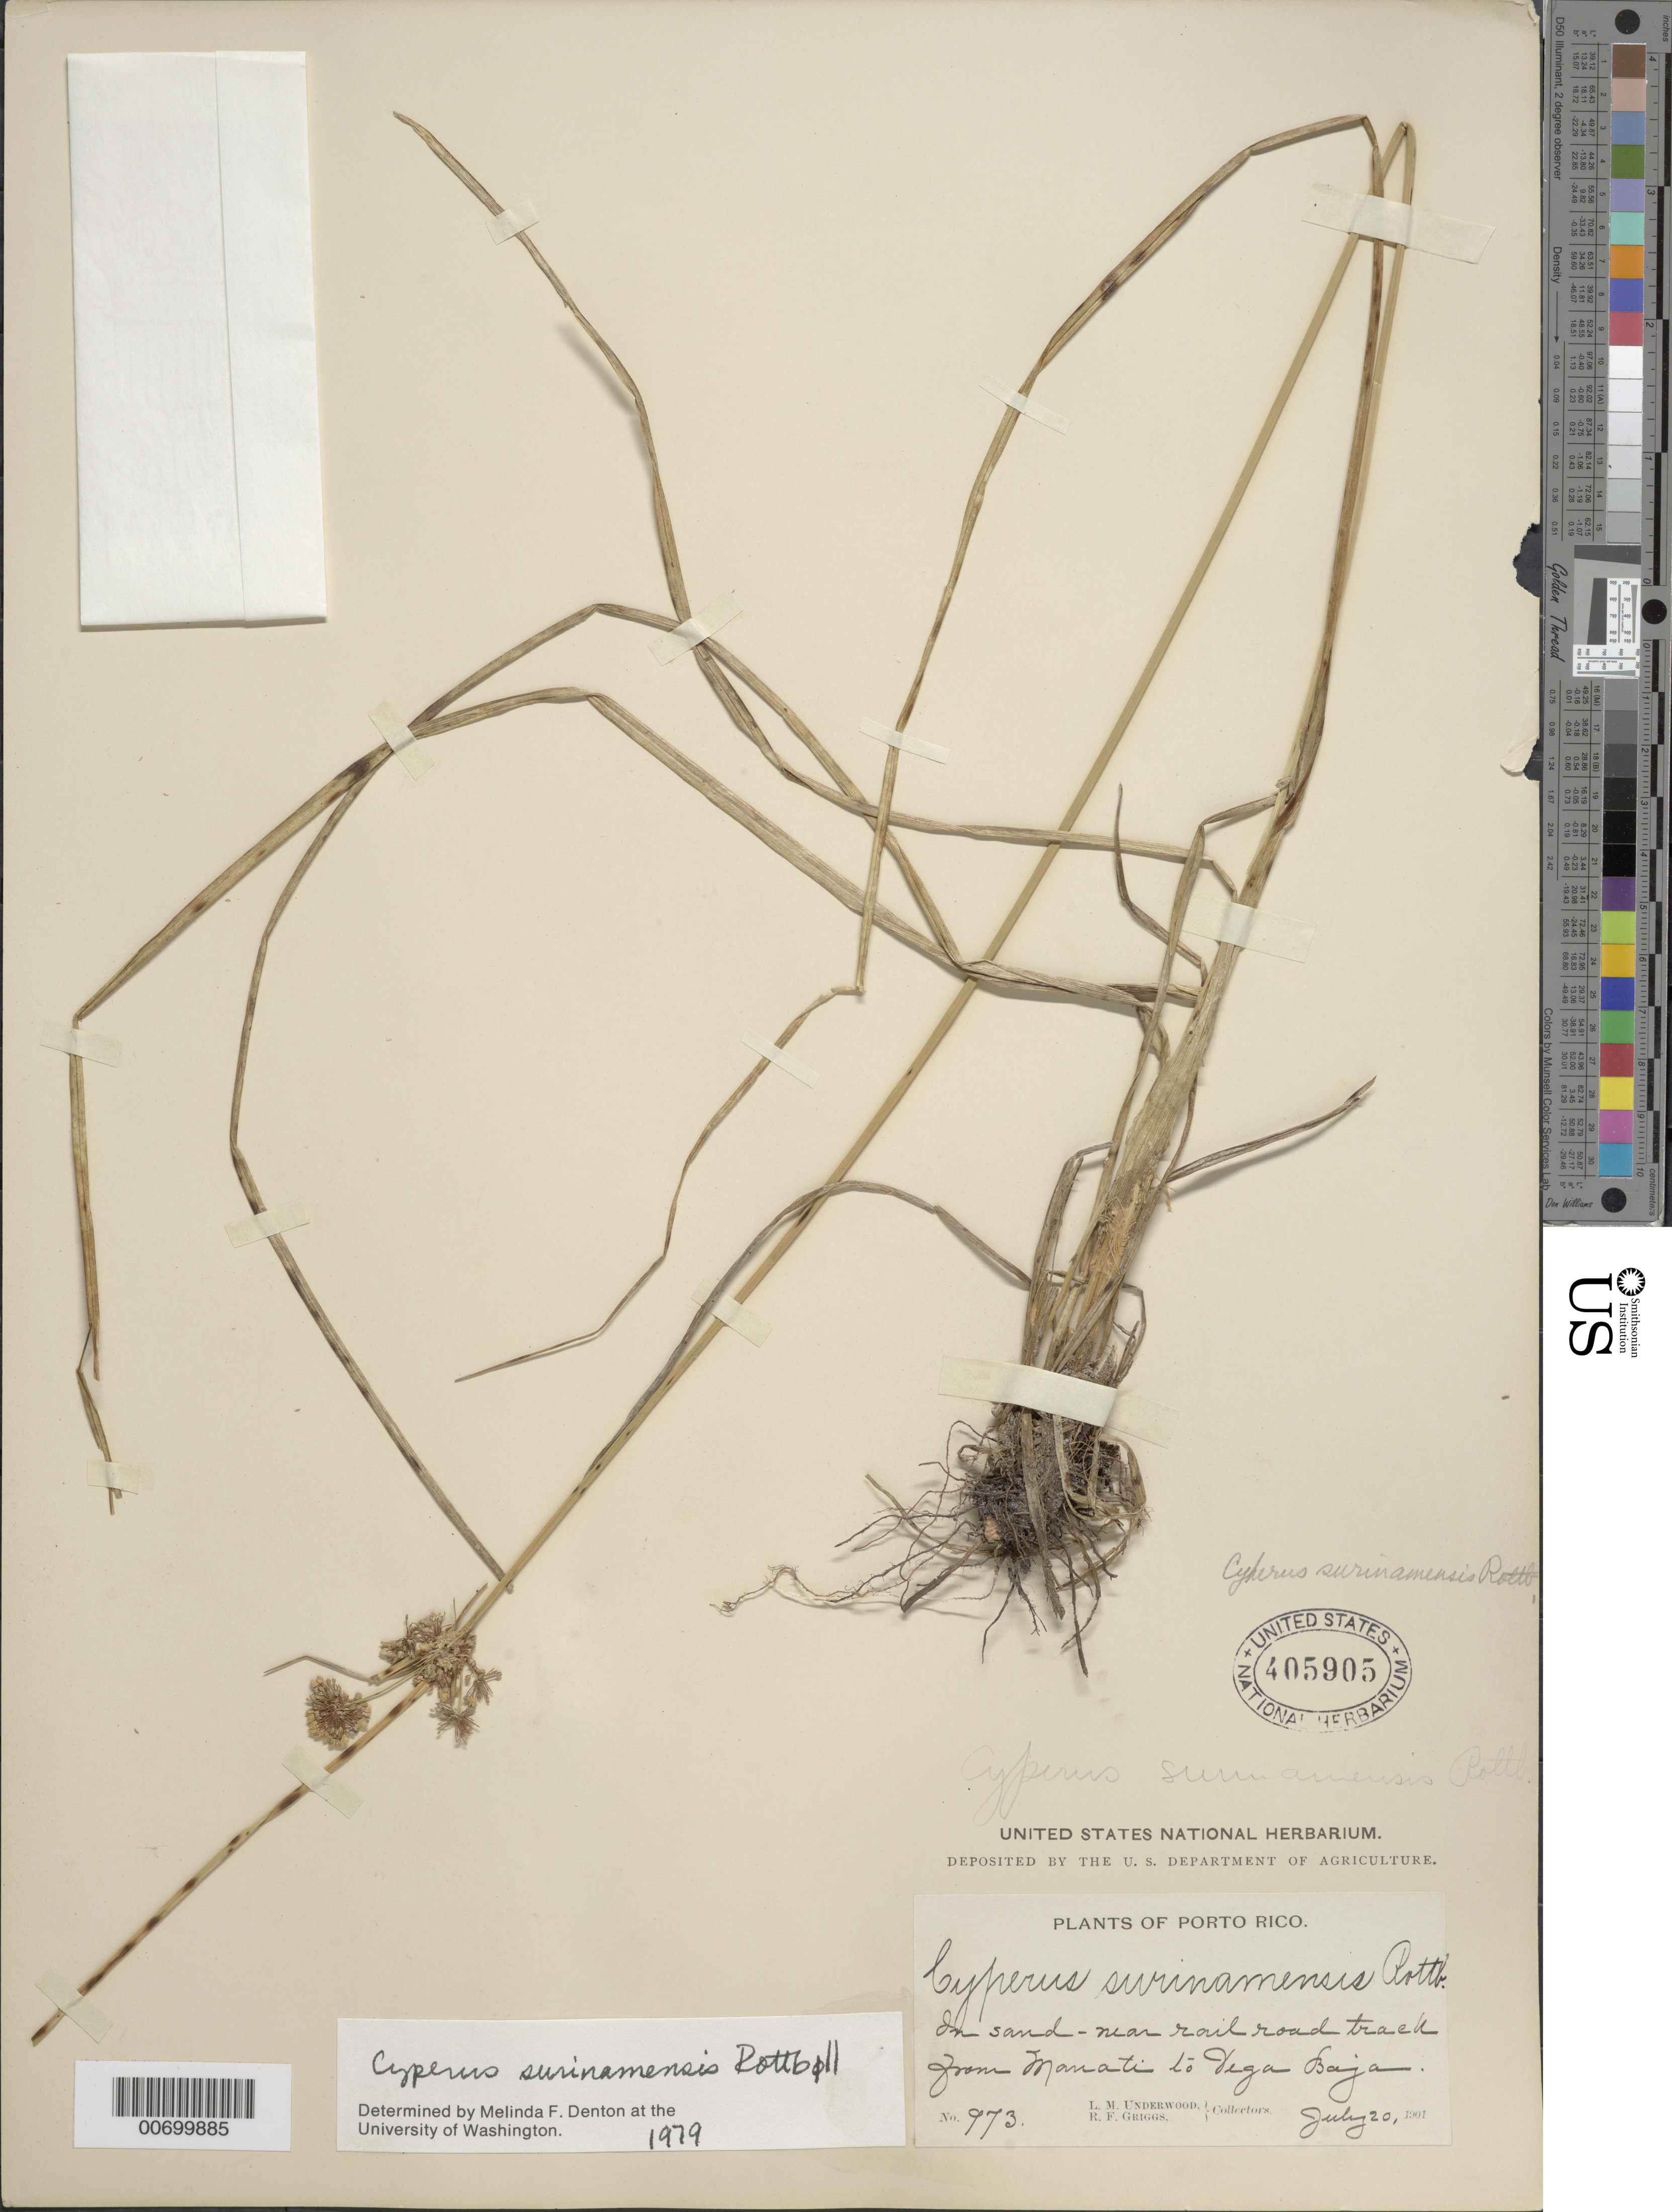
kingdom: Plantae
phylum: Tracheophyta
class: Liliopsida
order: Poales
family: Cyperaceae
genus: Cyperus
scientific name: Cyperus surinamensis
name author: Rottb.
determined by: Denton, M. F.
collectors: L. M. Underwood & R. F. Griggs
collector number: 973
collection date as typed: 20 Jul 1901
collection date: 1901-07-20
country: Puerto Rico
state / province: Vega Baja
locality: From Manatí to Vega Baja.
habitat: In sand near rail road track.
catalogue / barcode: US 405905